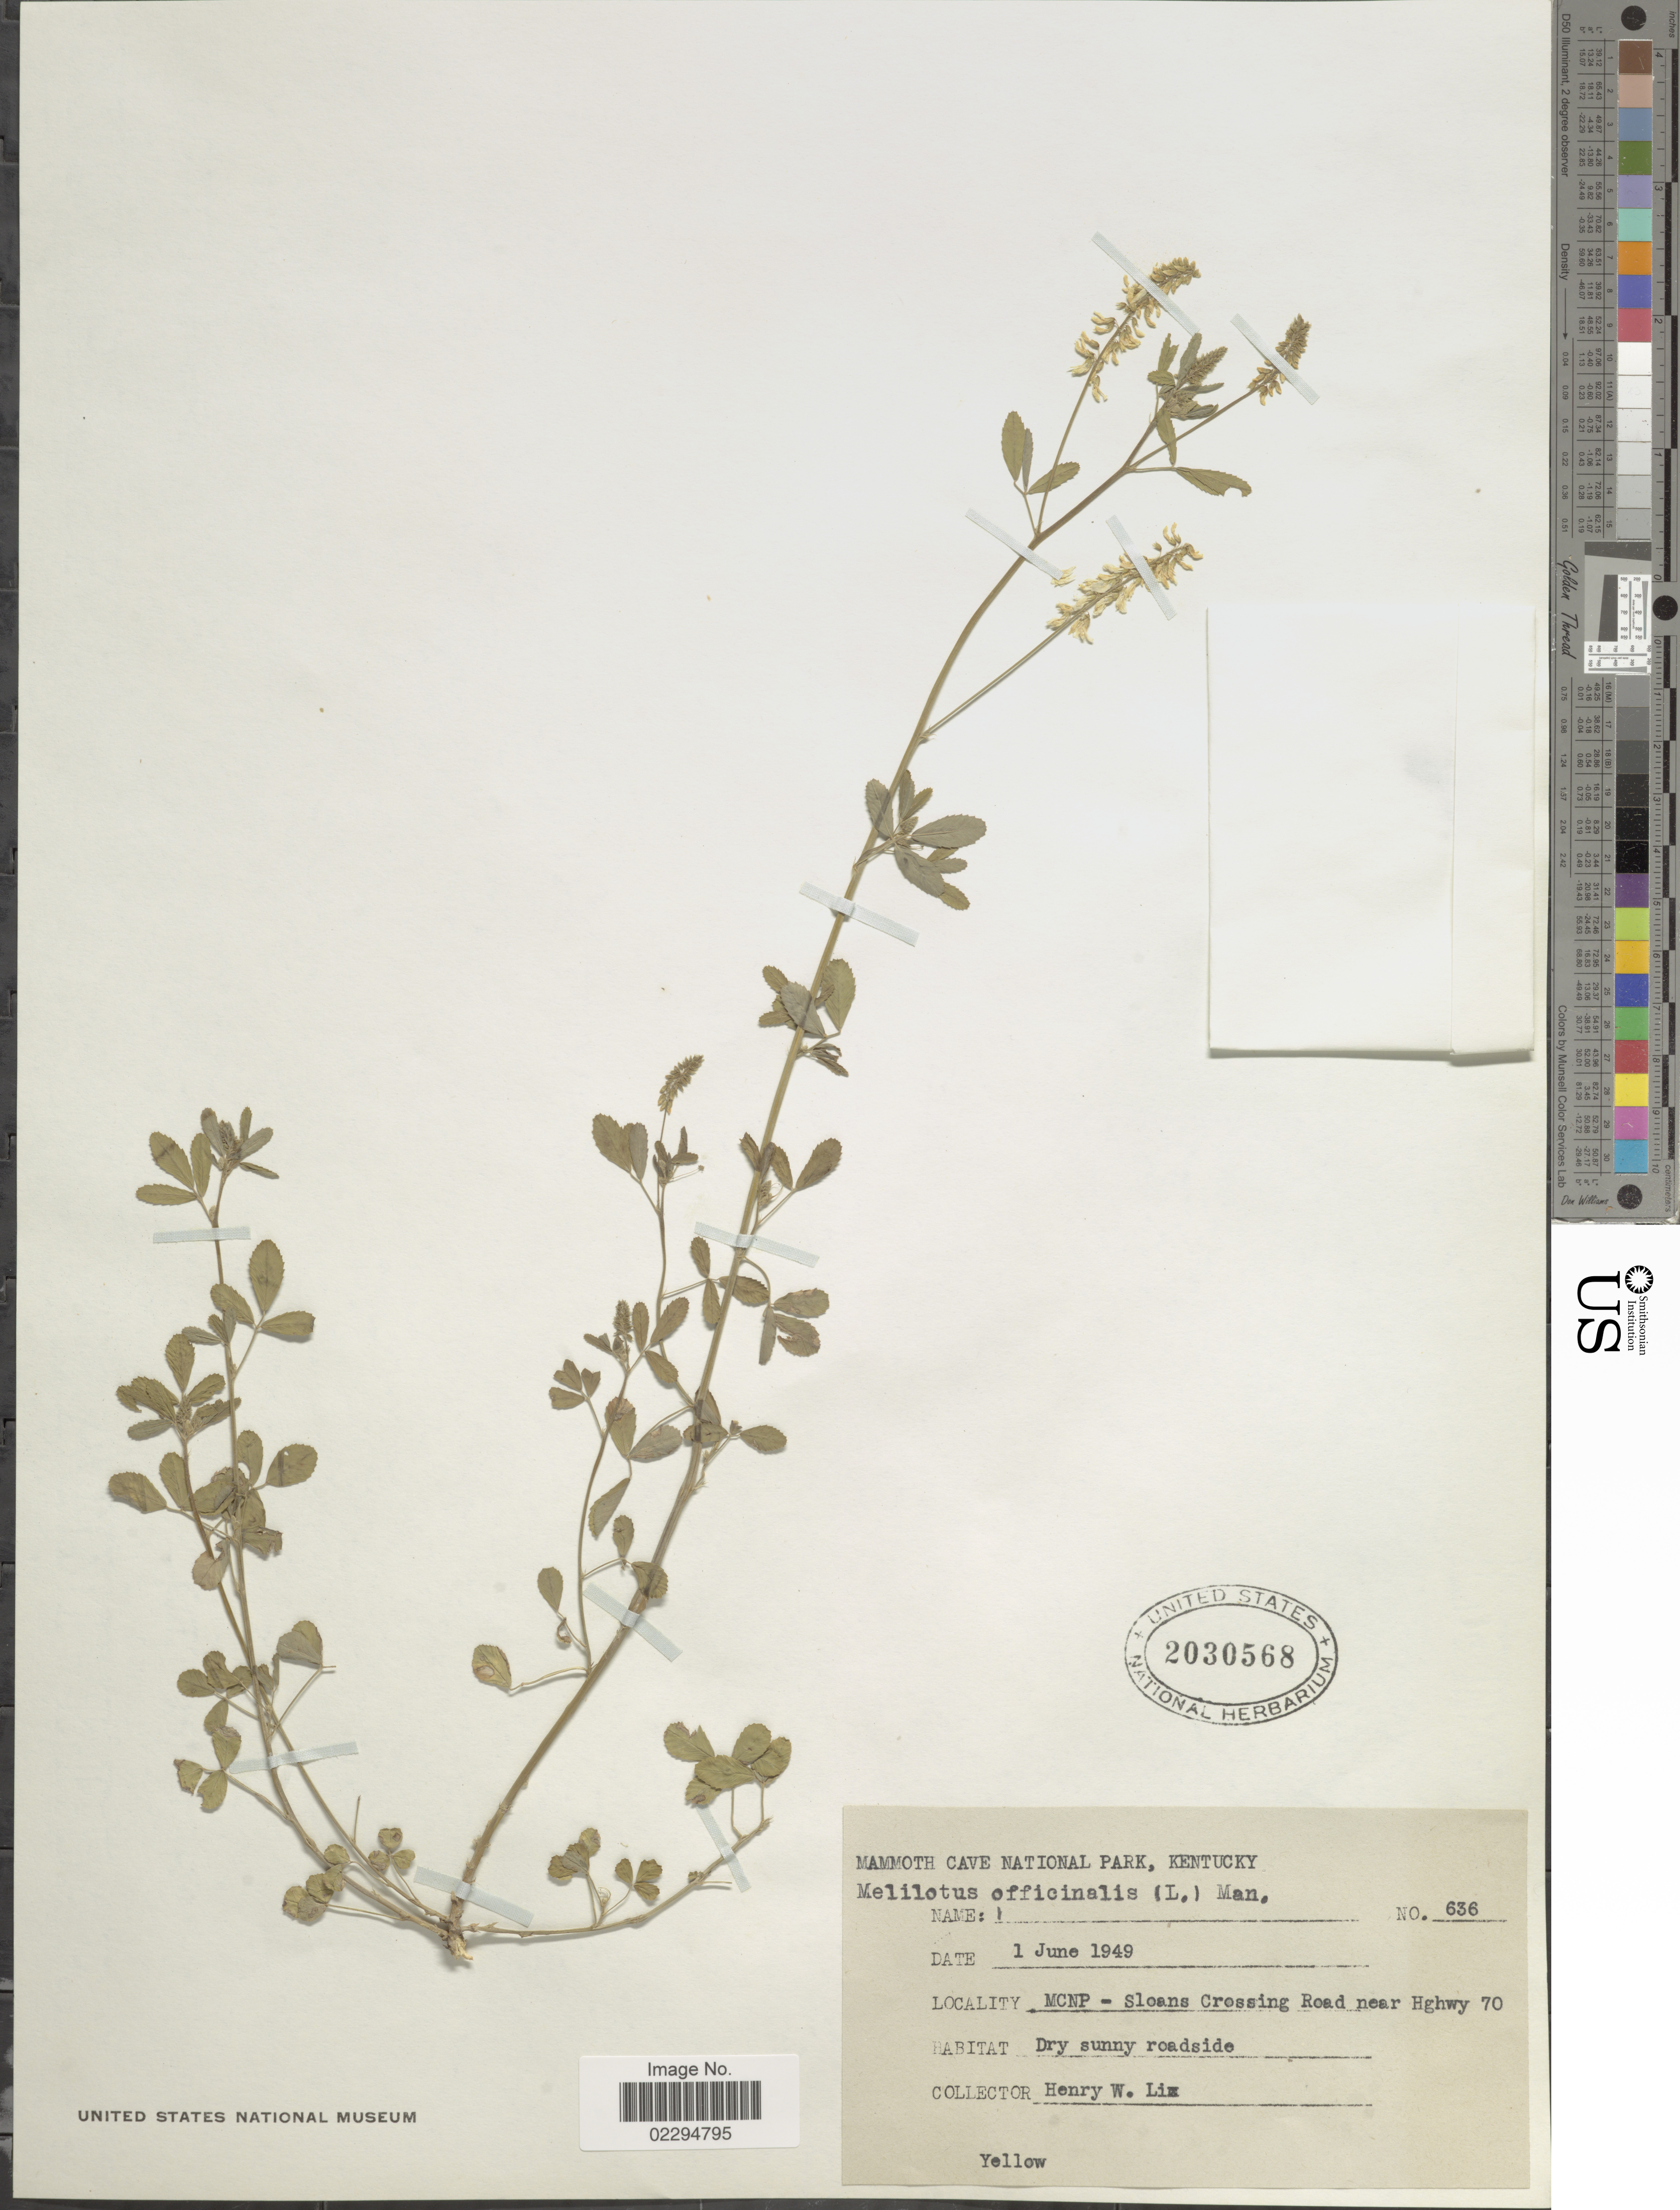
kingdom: Plantae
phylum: Tracheophyta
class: Magnoliopsida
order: Fabales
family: Fabaceae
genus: Melilotus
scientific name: Melilotus officinalis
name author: (L.) Lam.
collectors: H. W. Lix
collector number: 636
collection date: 1949-06-01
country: United States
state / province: Kentucky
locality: Mammoth National Cave Park. MNCP - Sloans Crossing Road near Hghwy 70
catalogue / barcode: US 2030568